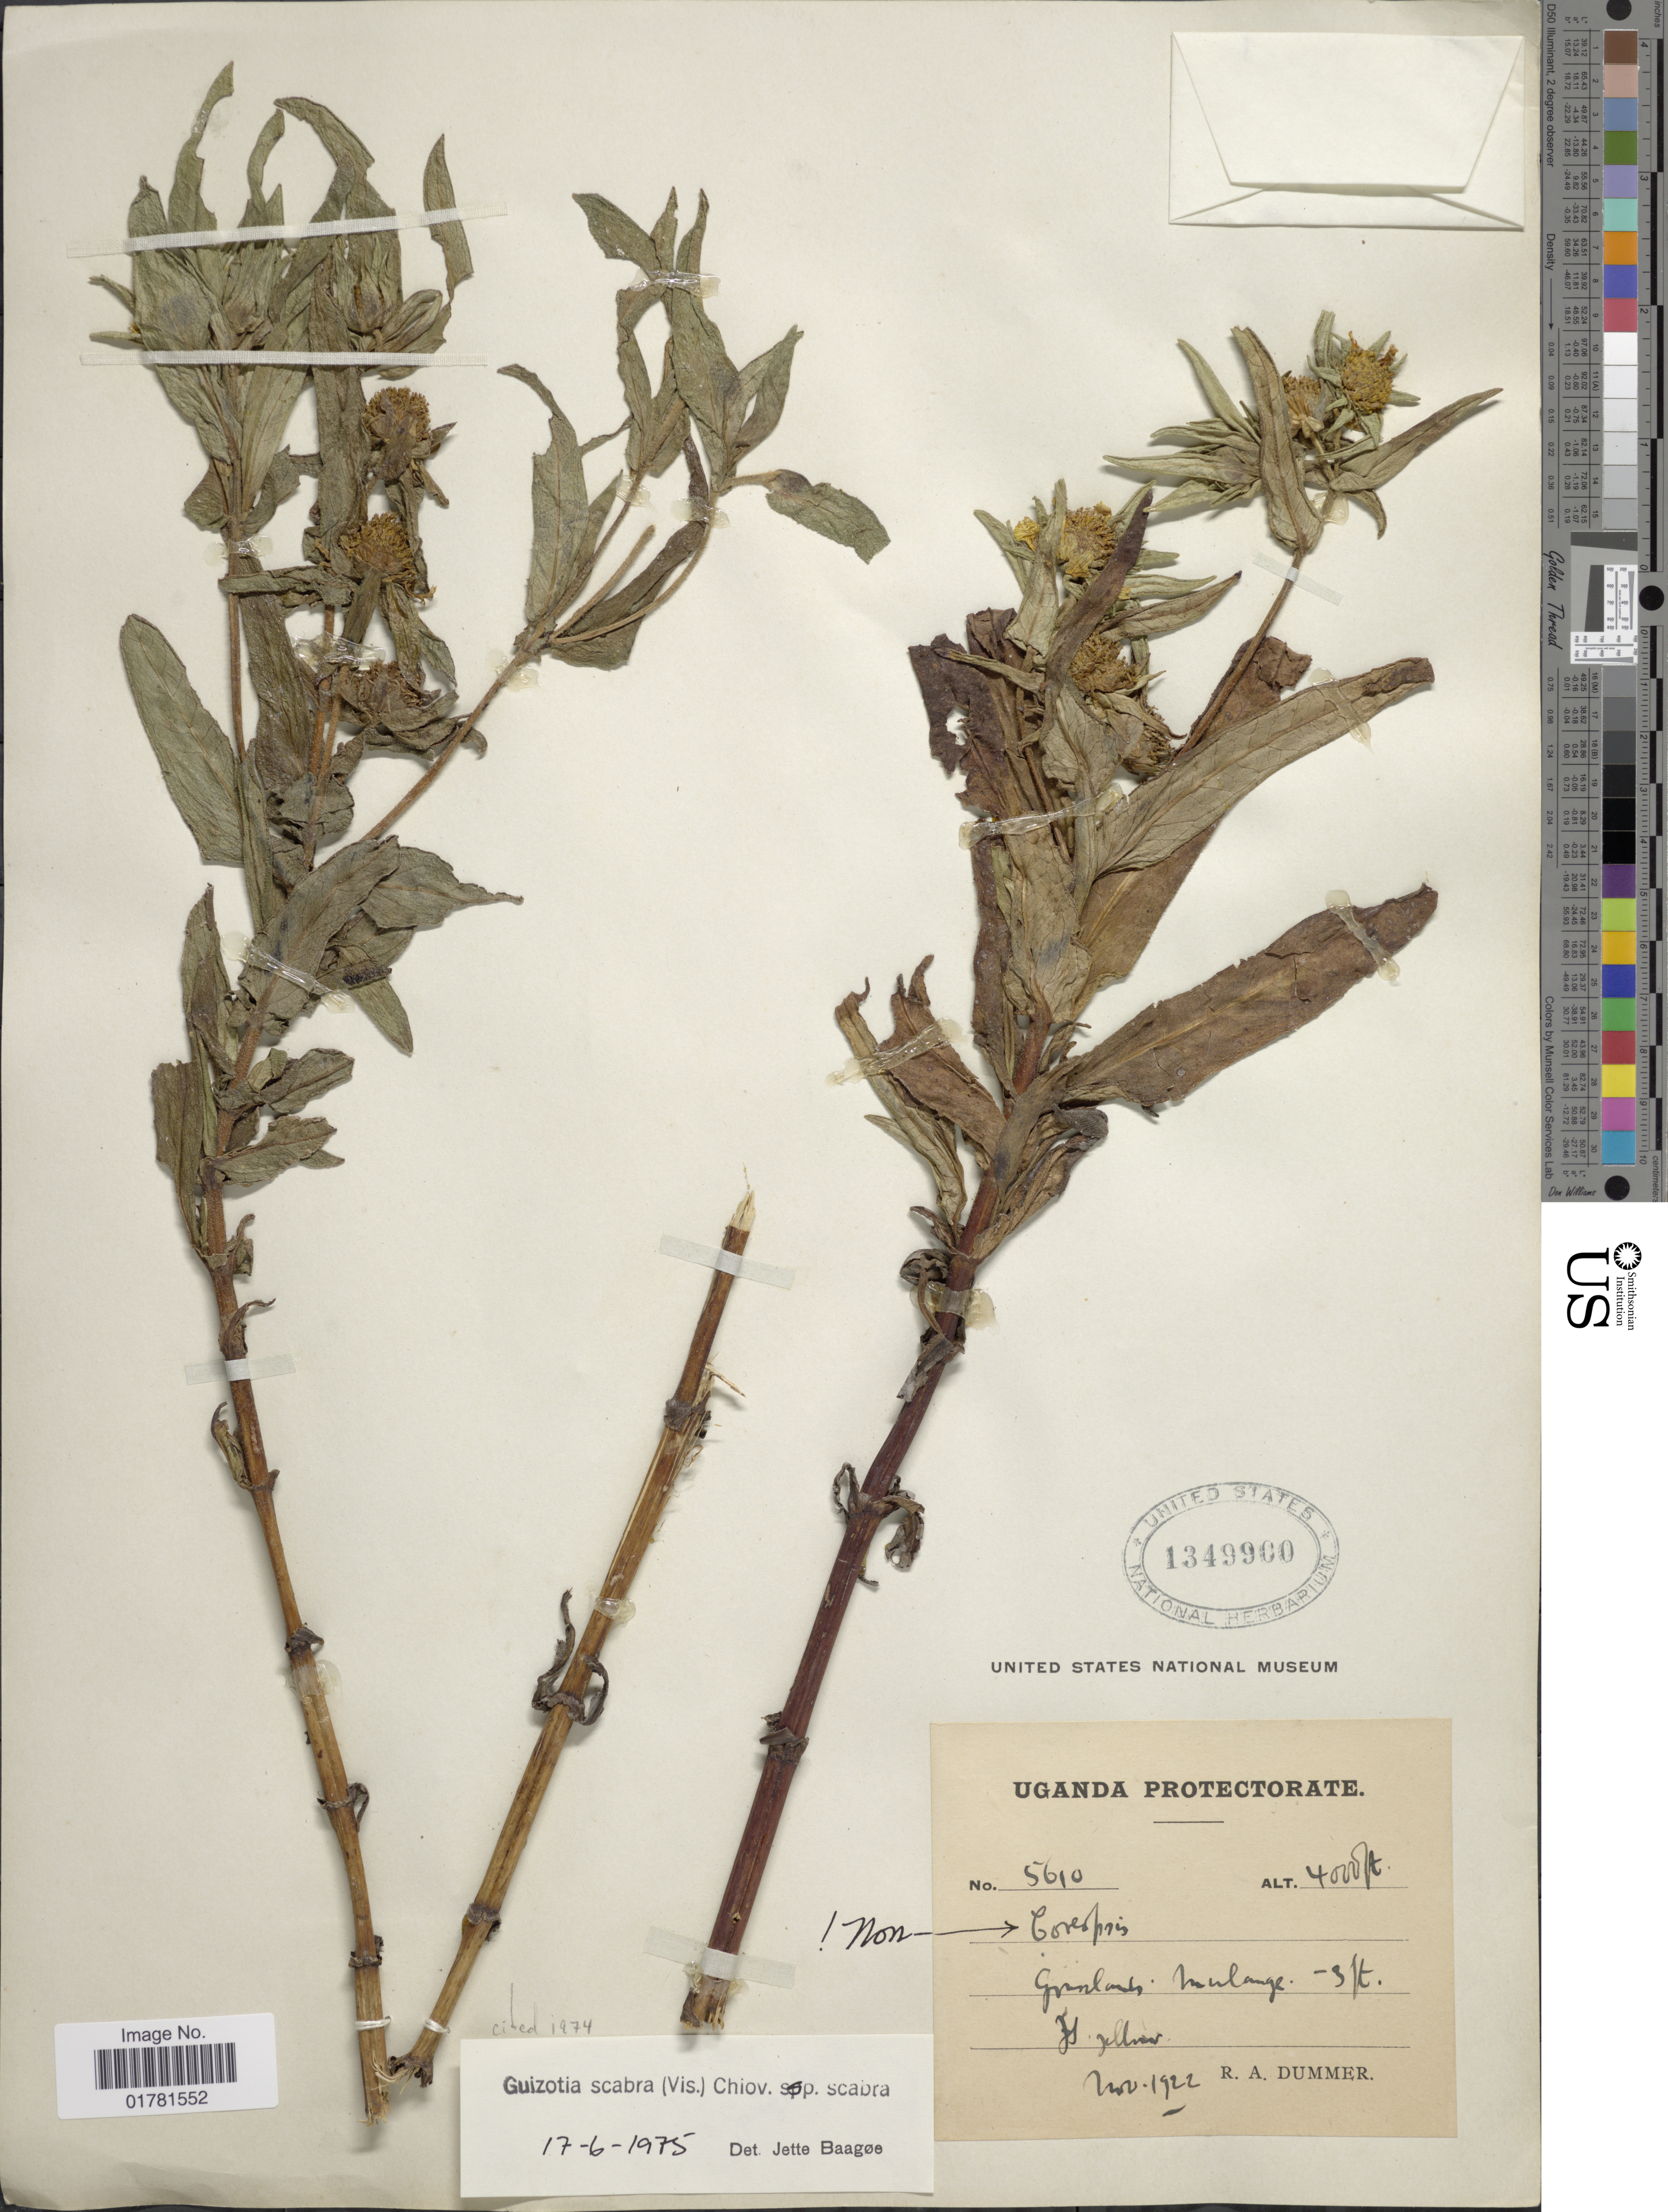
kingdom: Plantae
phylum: Tracheophyta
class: Magnoliopsida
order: Asterales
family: Asteraceae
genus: Guizotia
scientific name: Guizotia scabra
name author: Chiov.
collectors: R. Dümmer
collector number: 5610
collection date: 1922-11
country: Uganda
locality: Grasslands, Mulange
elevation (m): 1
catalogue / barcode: US 349900